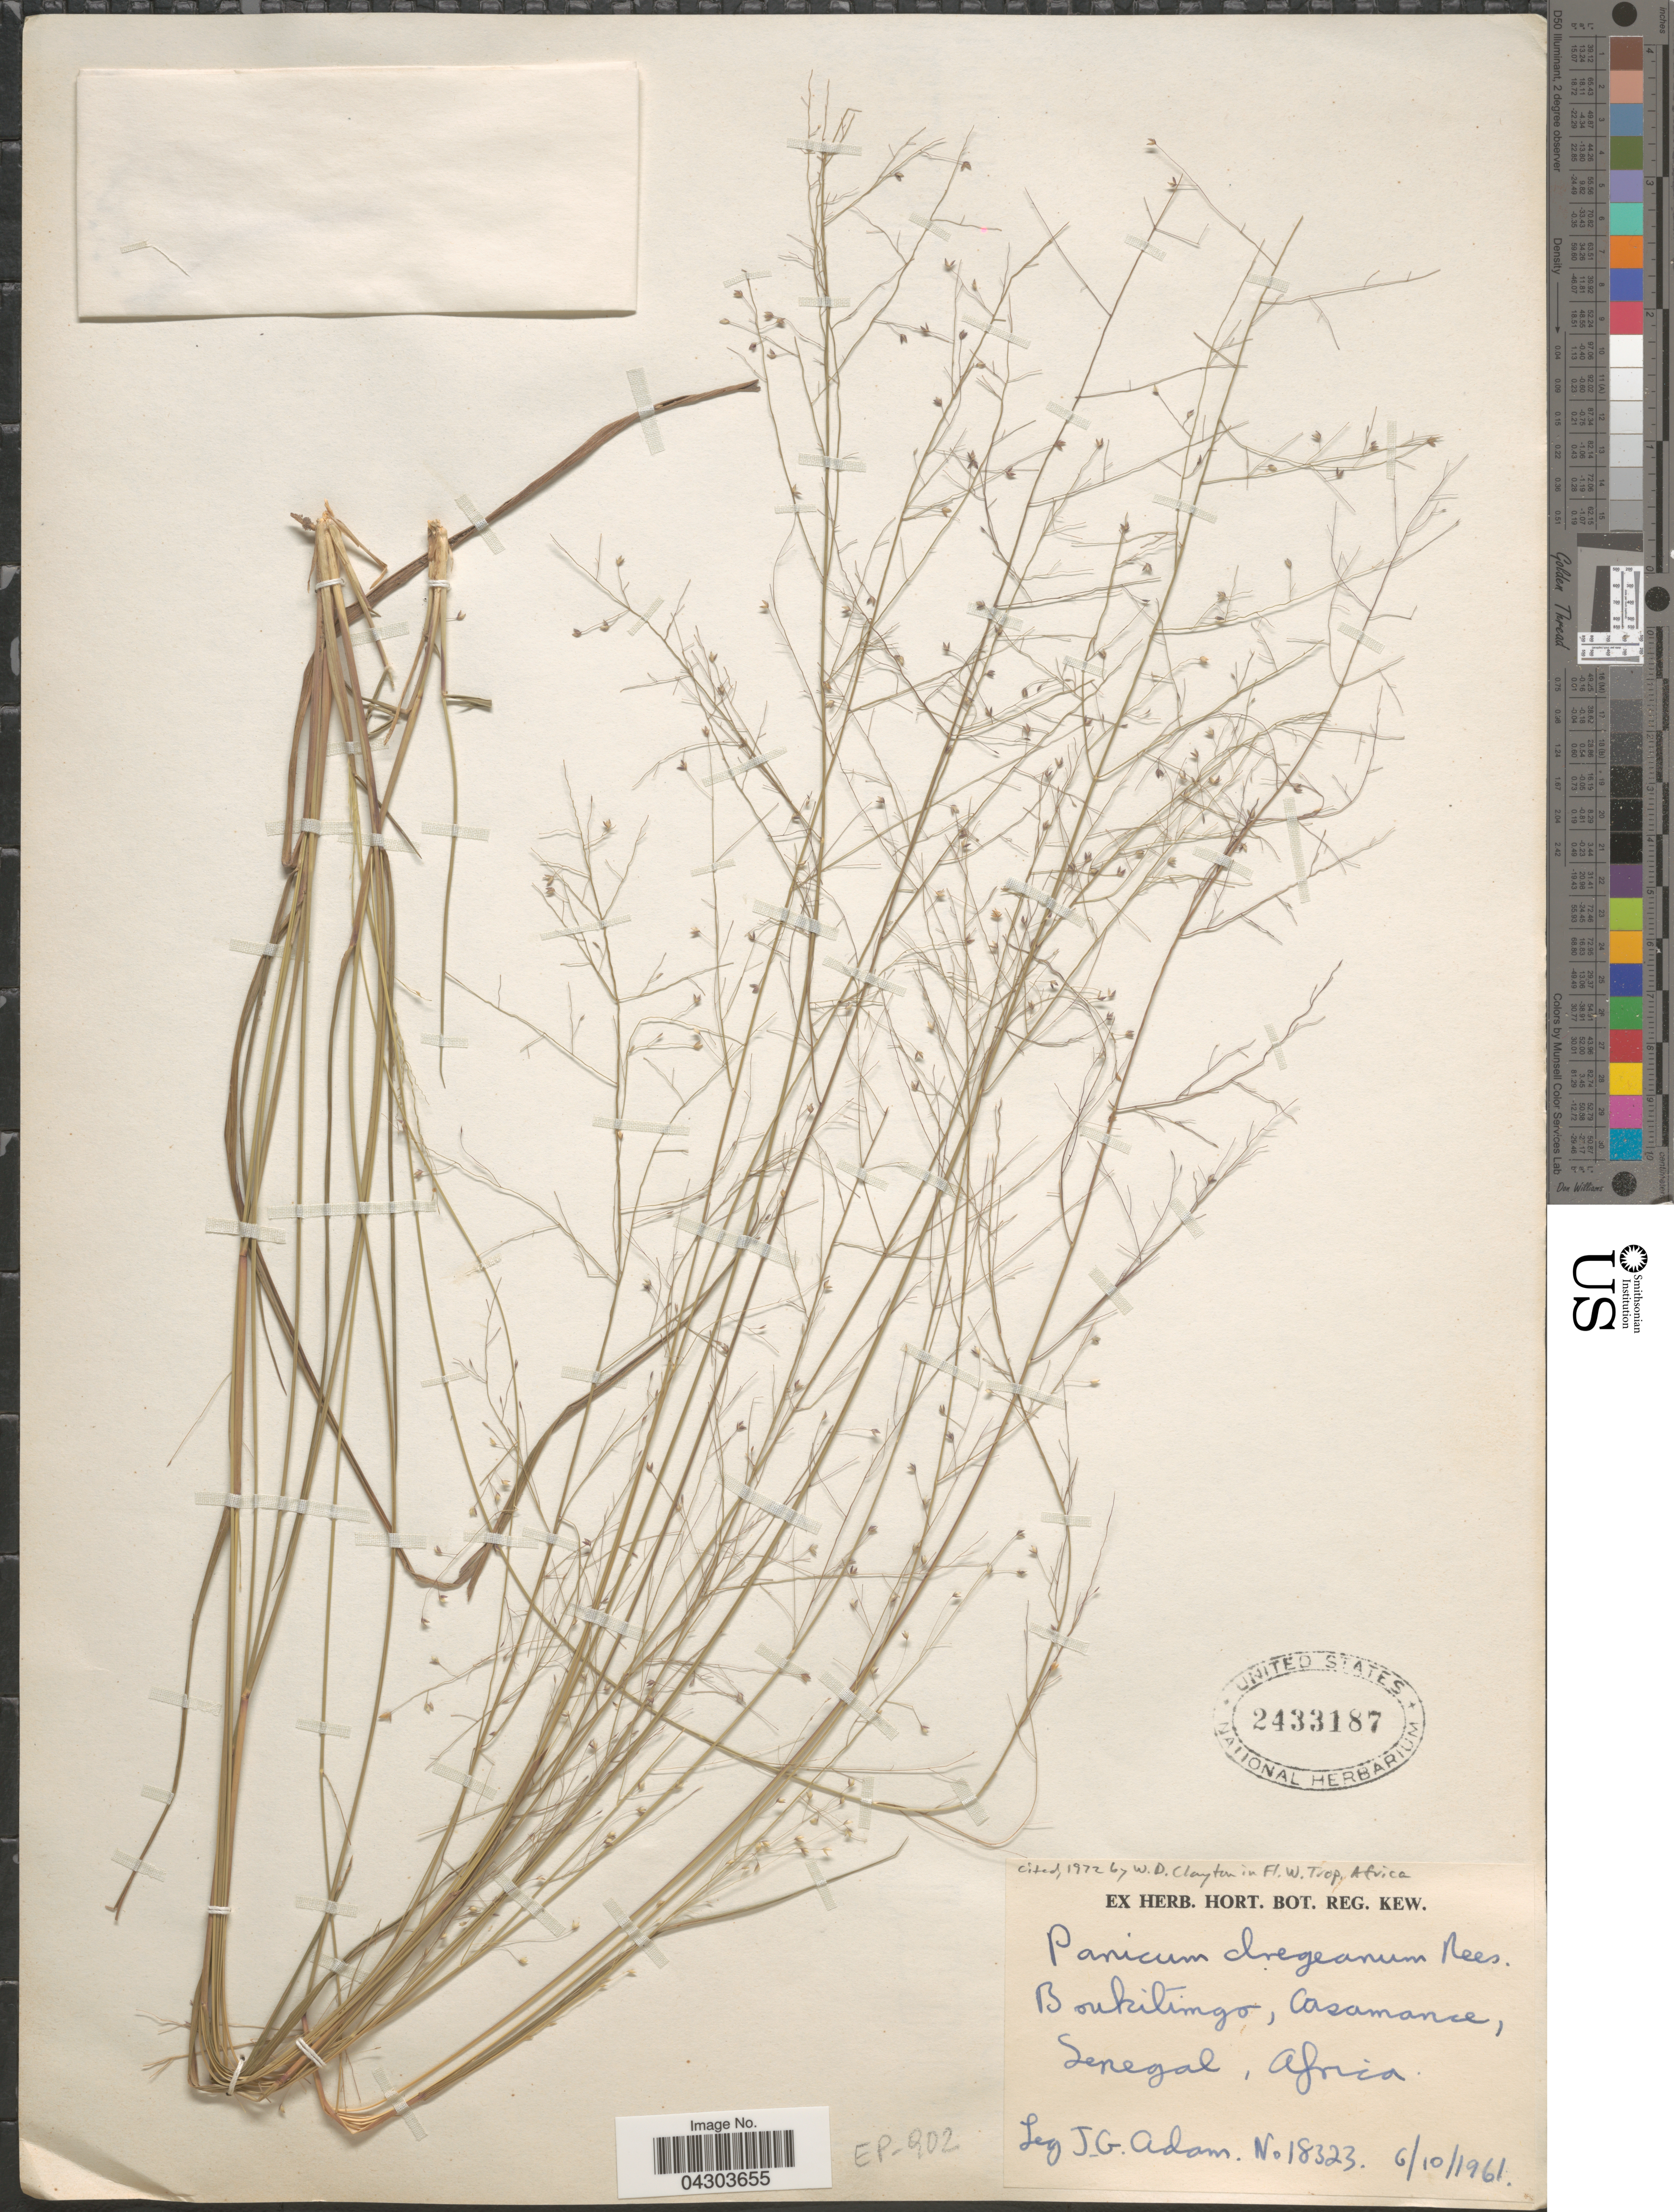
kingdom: Plantae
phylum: Tracheophyta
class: Liliopsida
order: Poales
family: Poaceae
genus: Panicum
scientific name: Panicum dregeanum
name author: Nees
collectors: J. Adam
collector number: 18323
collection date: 1961-10-06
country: Senegal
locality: Boukitimgo, Casamance. EP-902 [unsure placement]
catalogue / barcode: US 2433187